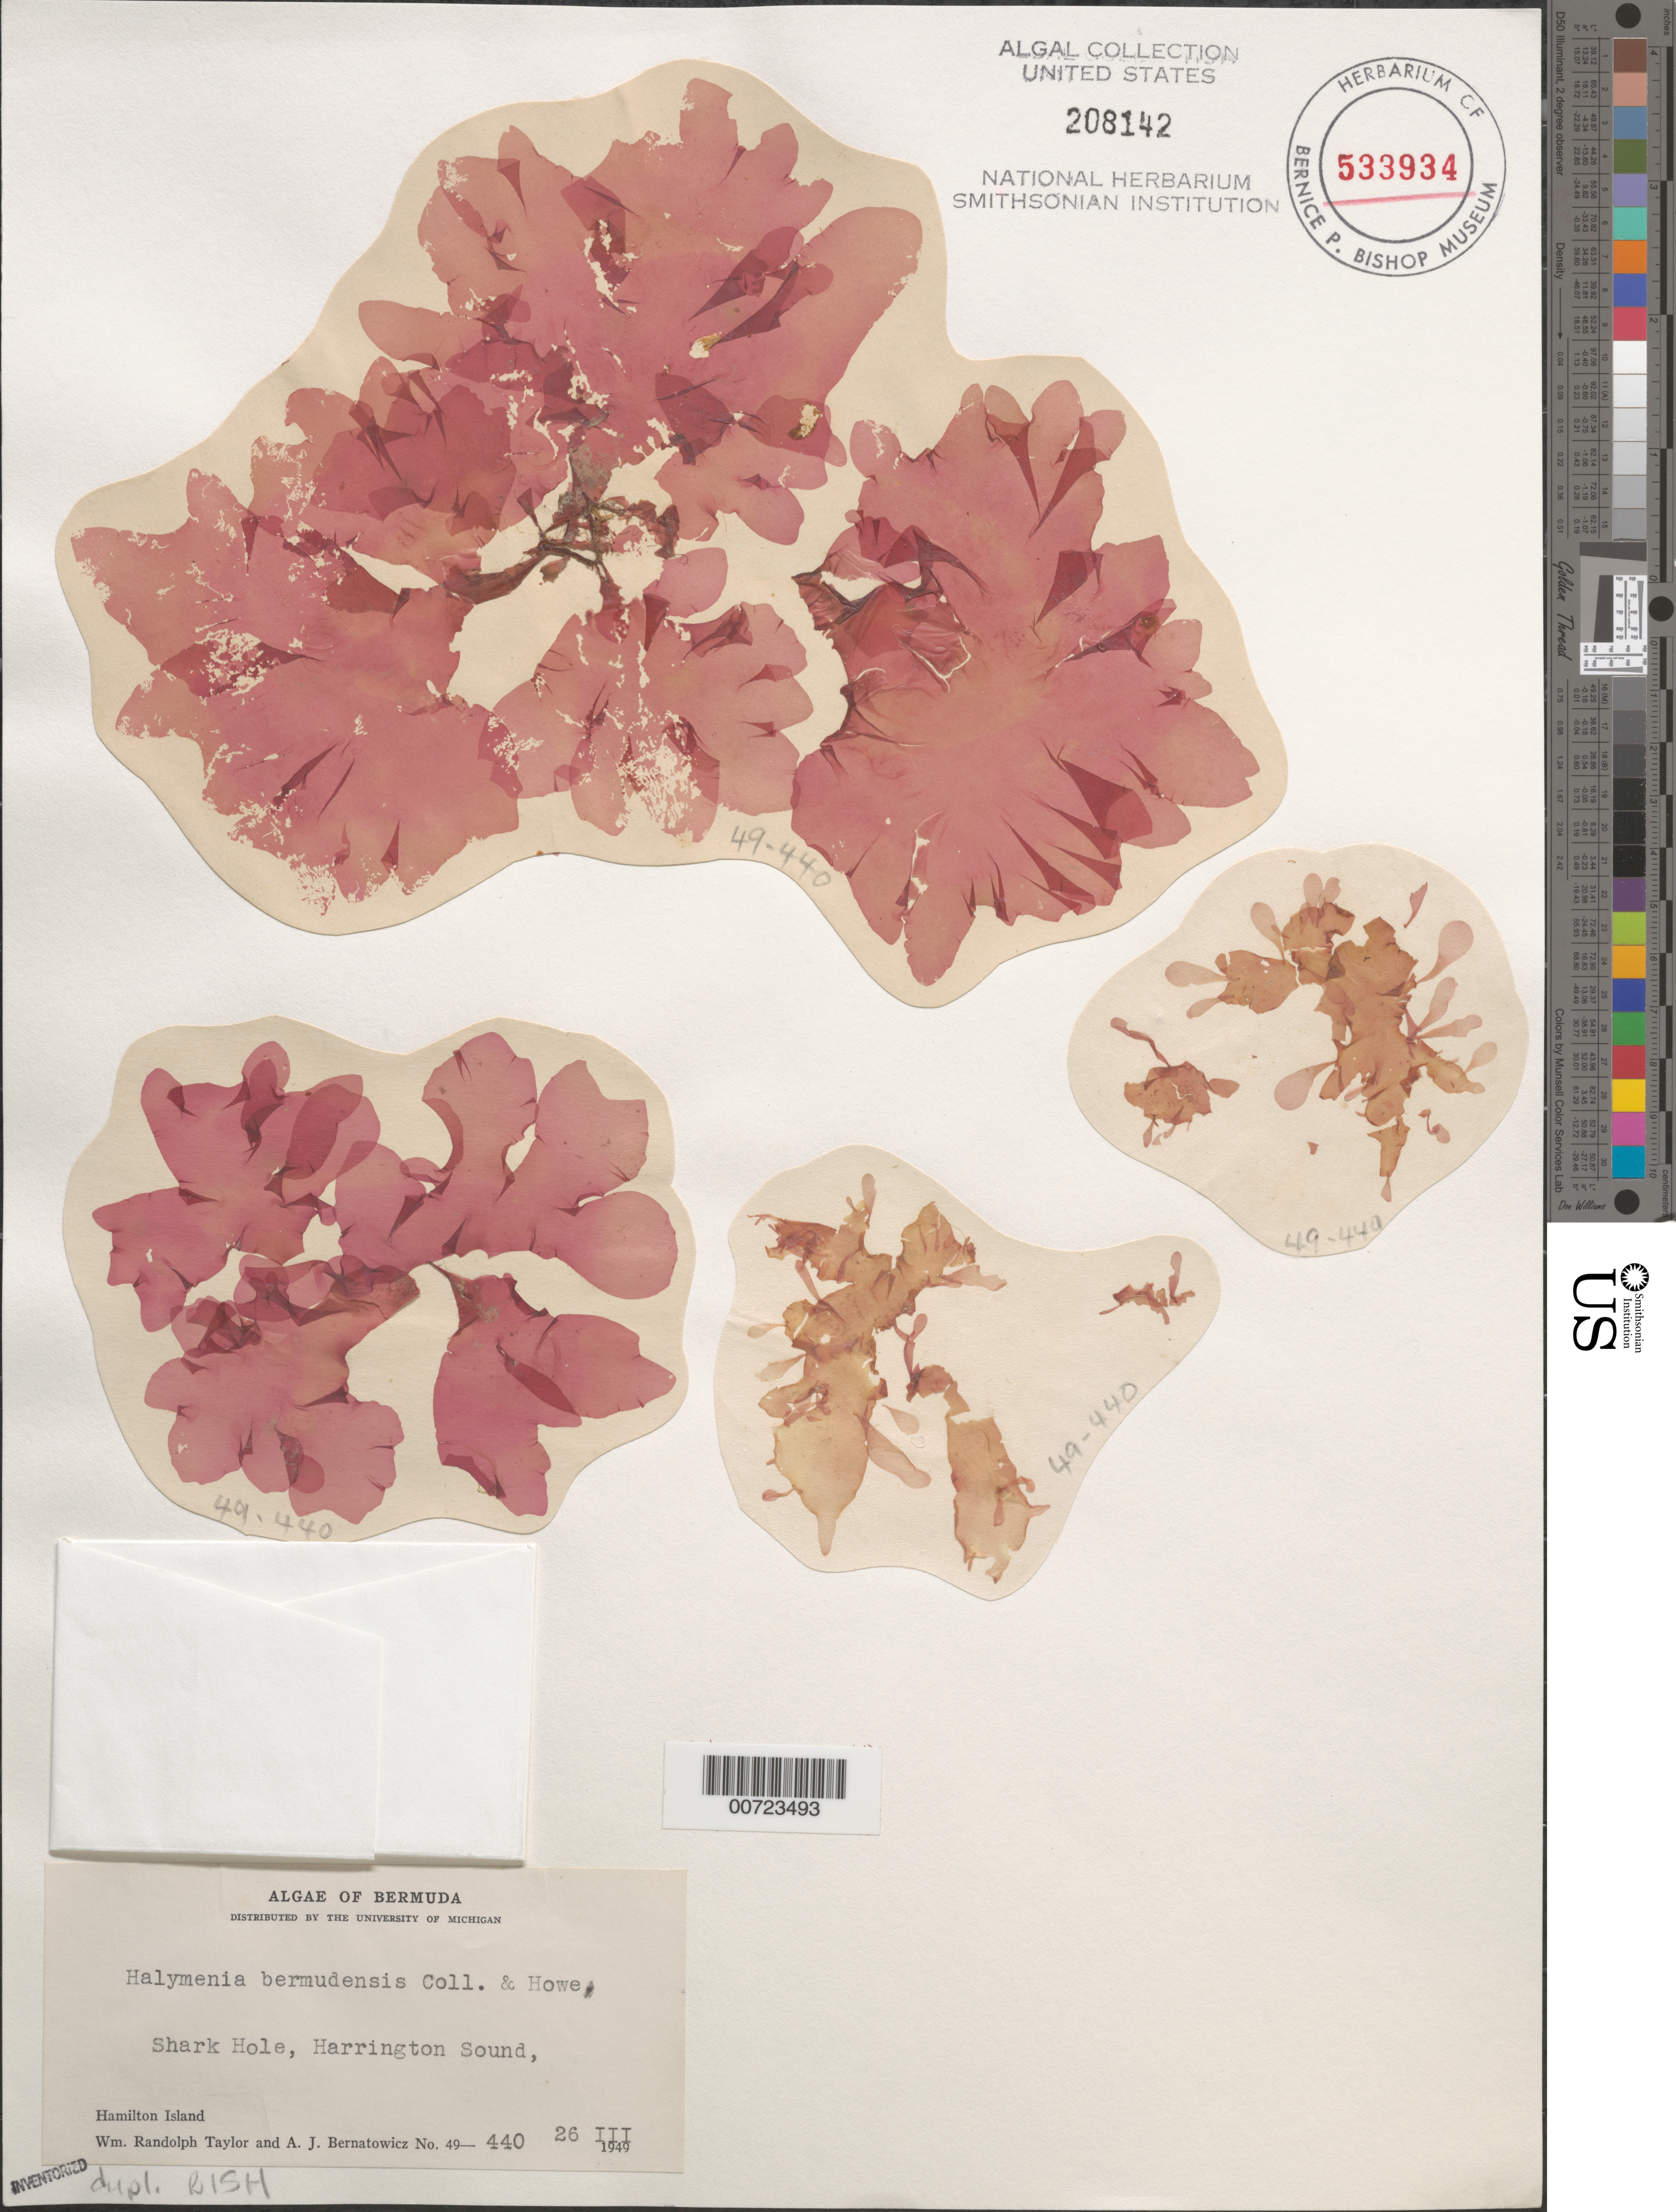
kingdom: Plantae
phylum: Rhodophyta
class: Florideophyceae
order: Sebdeniales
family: Sebdeniaceae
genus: Sebdenia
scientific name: Sebdenia flabellata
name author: (J. Agardh) P.G. Parkinson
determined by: Algae name updating Project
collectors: W. R. Taylor & A. Bernatowicz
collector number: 49-440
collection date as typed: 26 Mar 1949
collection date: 1949-03-26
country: Bermuda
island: Bermuda Island (Hamilton Island)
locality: Shark Hole, Harrington Sound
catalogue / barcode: US 208142